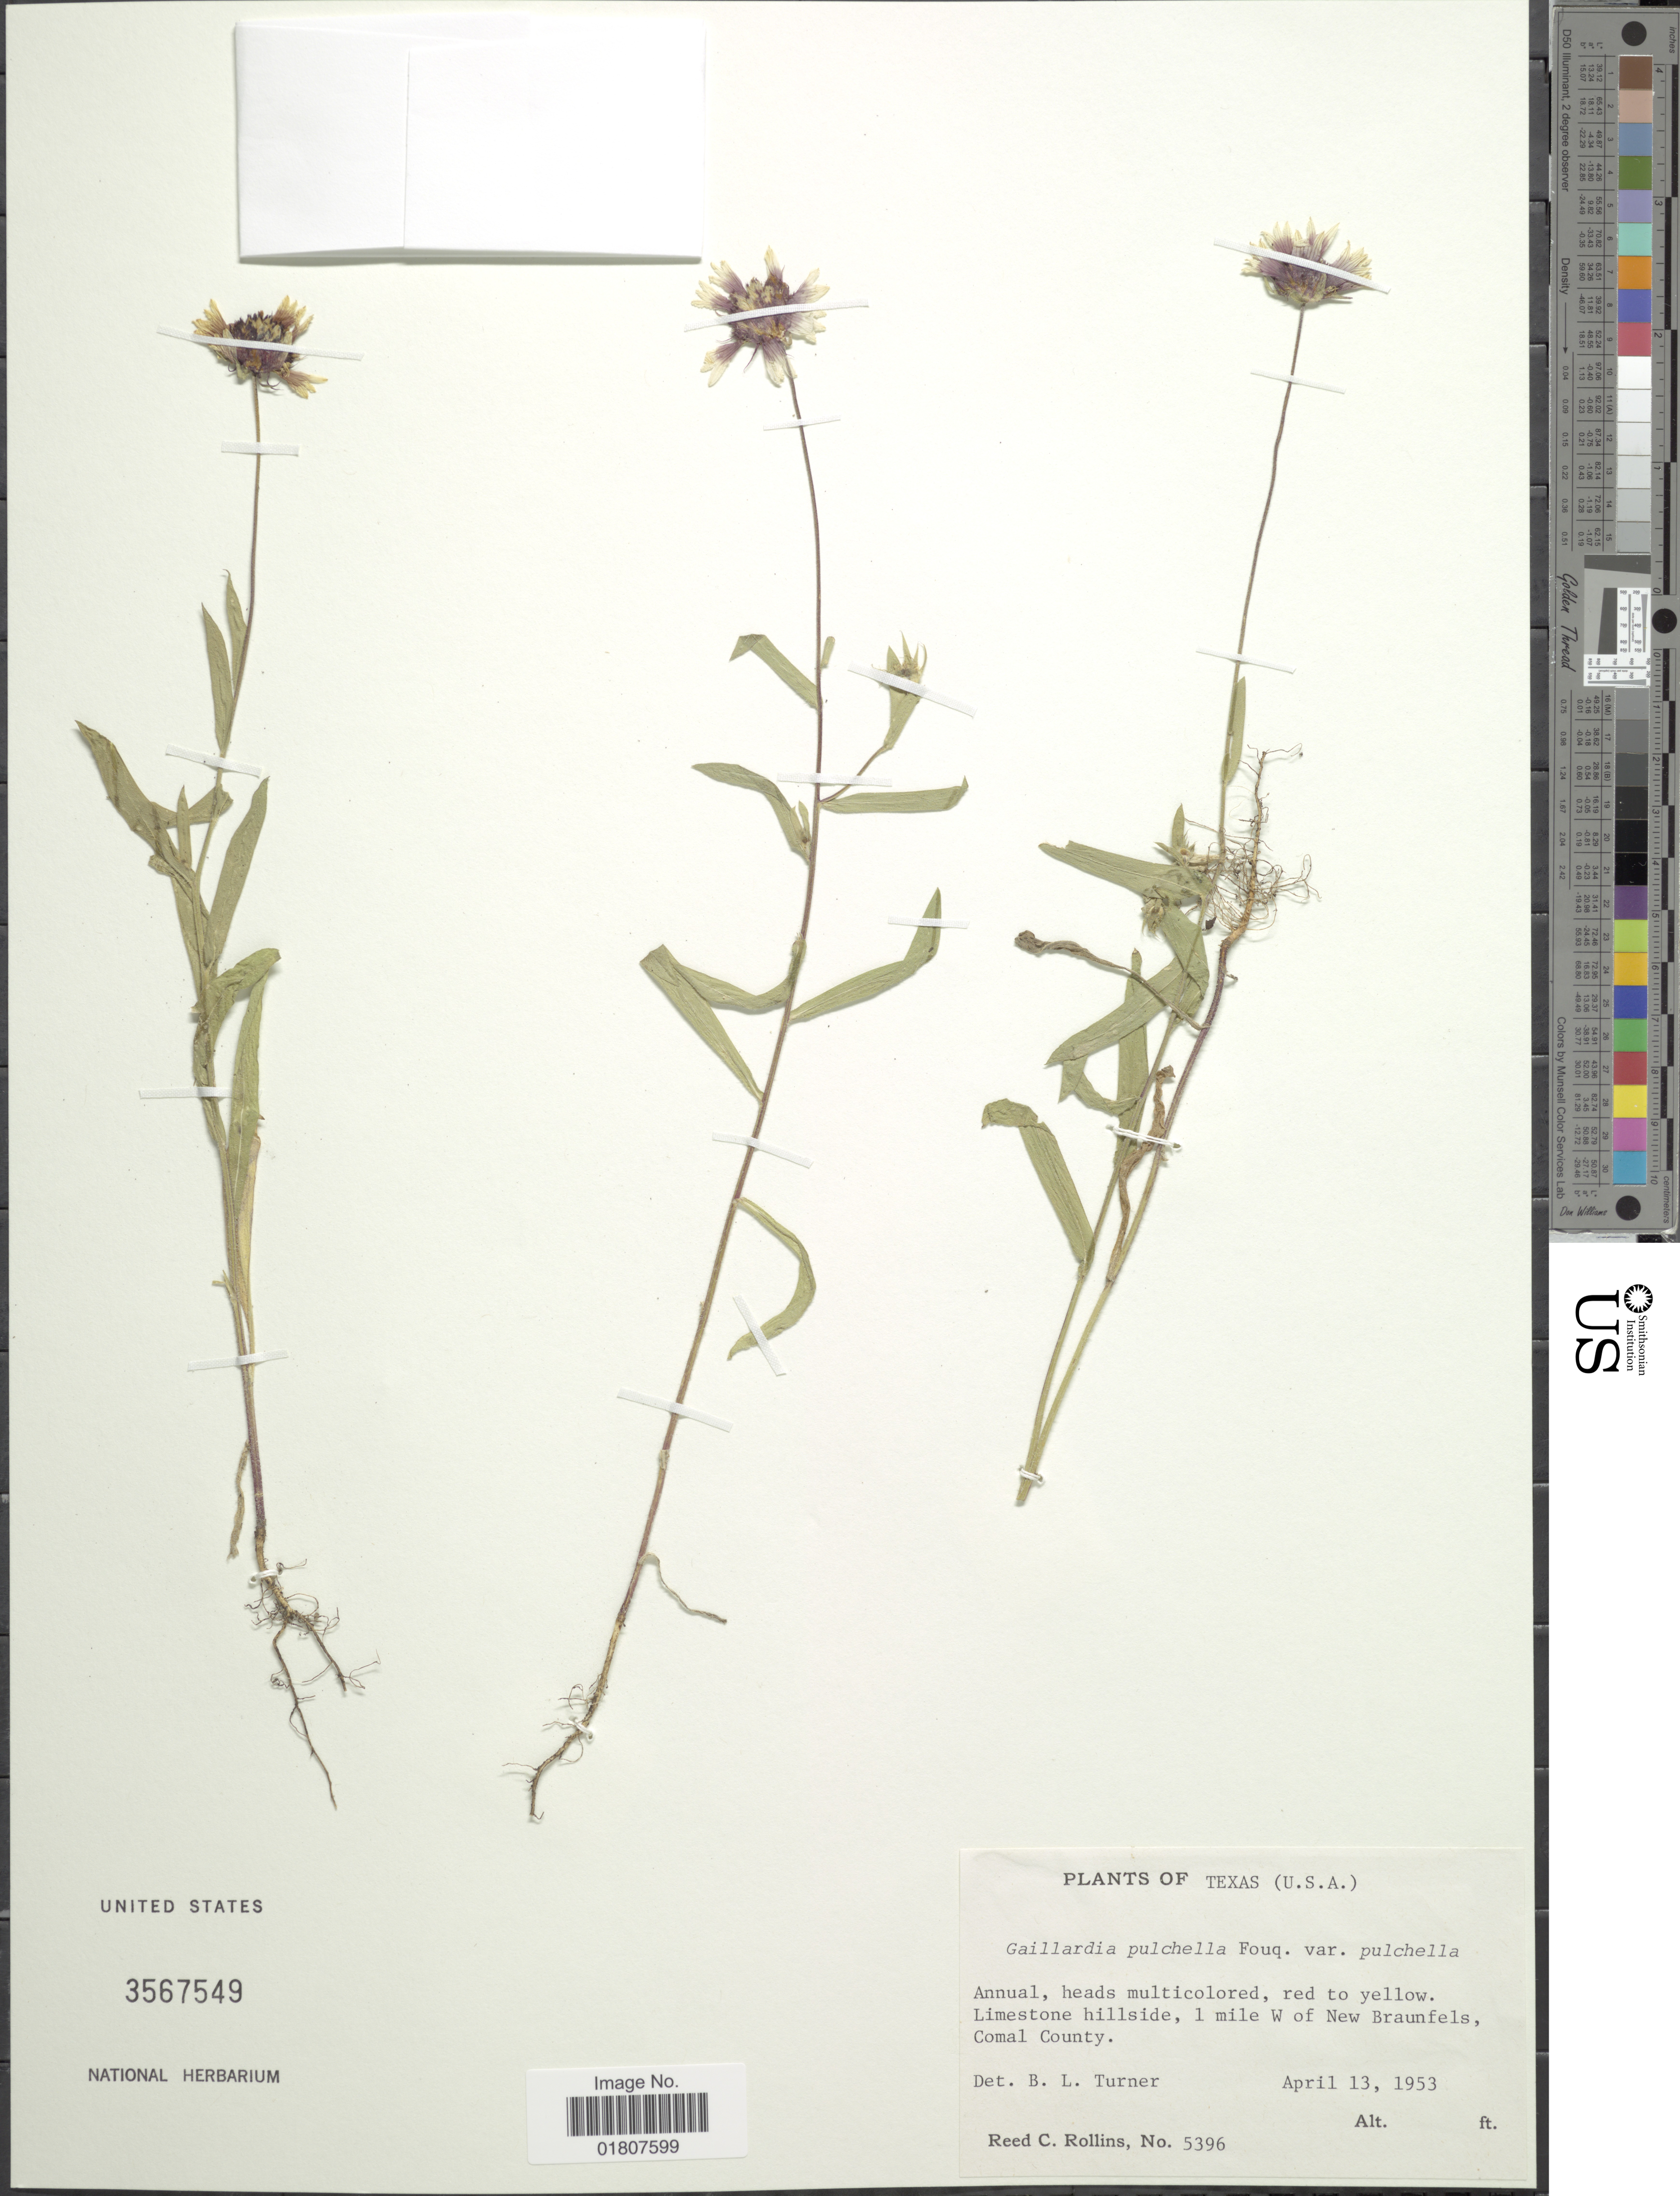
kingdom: Plantae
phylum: Tracheophyta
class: Magnoliopsida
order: Asterales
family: Asteraceae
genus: Gaillardia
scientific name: Gaillardia pulchella var. australis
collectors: R. C. Rollins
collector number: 5396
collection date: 1953-04-13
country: United States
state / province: Texas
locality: Limestone hillside, 1 mile W of New Braunfels, Comal County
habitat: limestone hillside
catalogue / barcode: US 3567549